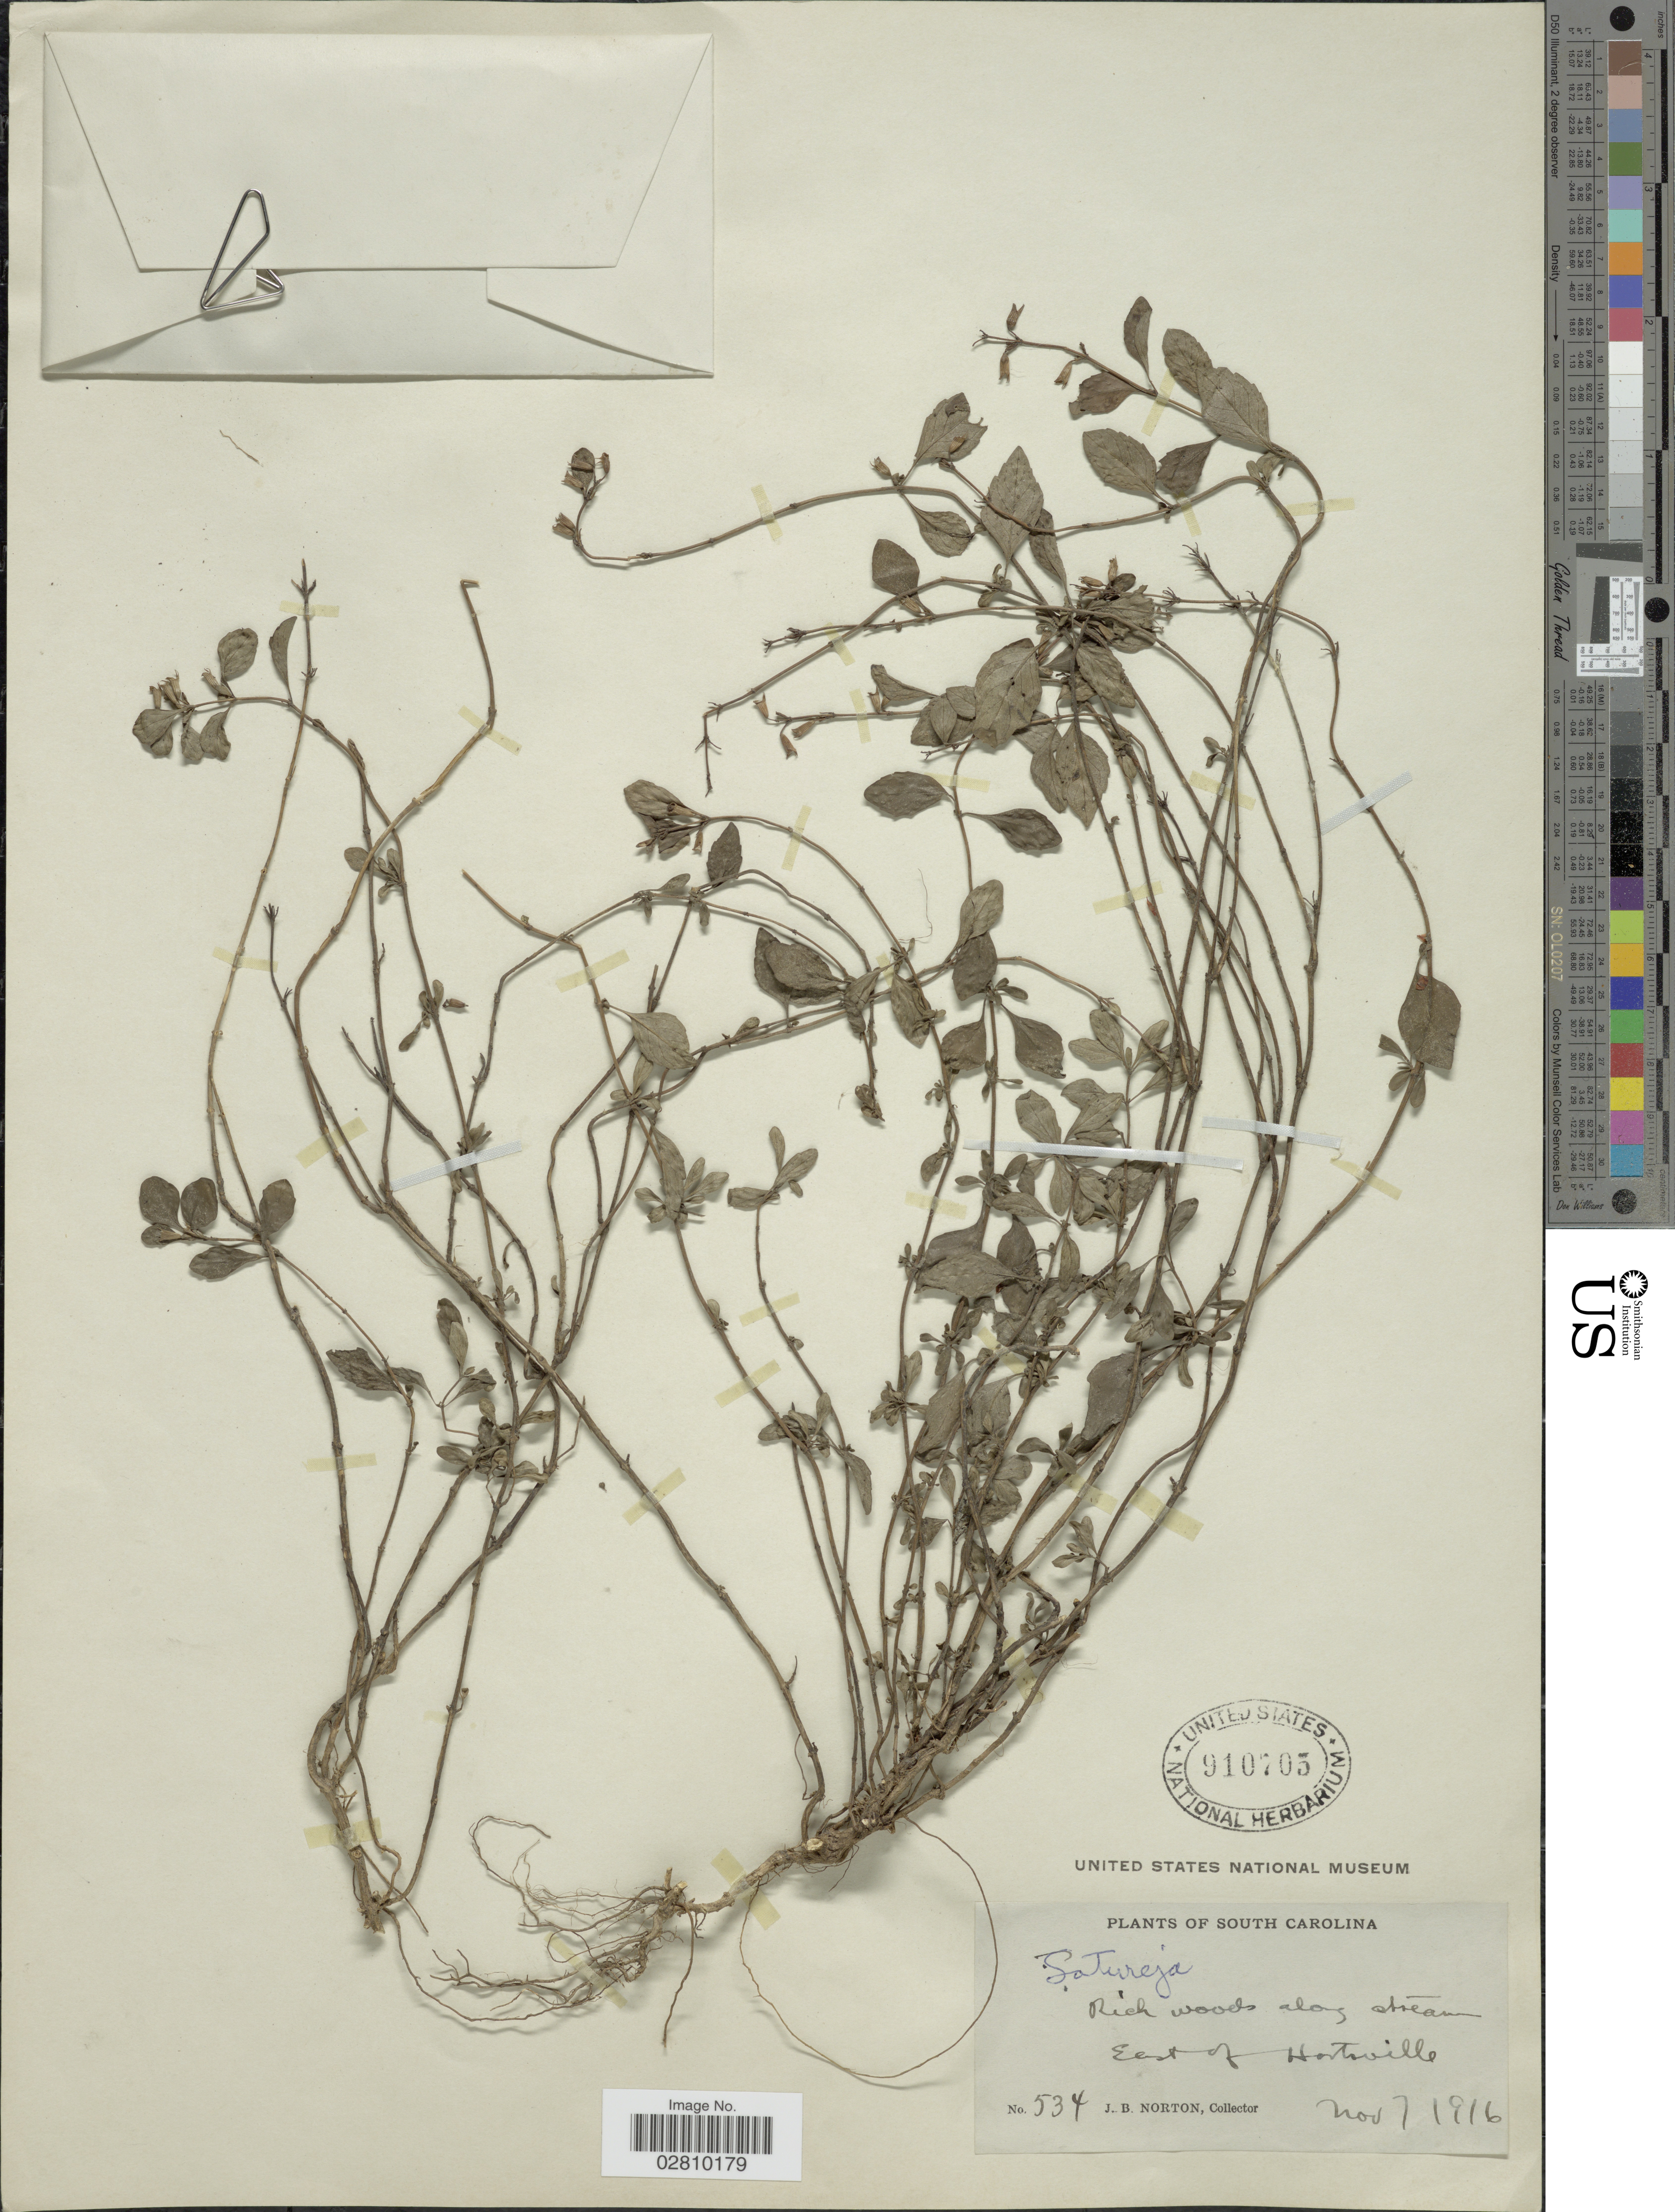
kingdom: Plantae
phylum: Tracheophyta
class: Magnoliopsida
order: Lamiales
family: Lamiaceae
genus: Clinopodium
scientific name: Clinopodium carolinianum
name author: Mill.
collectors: J. B. Norton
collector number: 534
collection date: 1916-11-07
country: United States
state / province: South Carolina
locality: Rich woods along stream East of Hartsville.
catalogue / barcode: US 910705